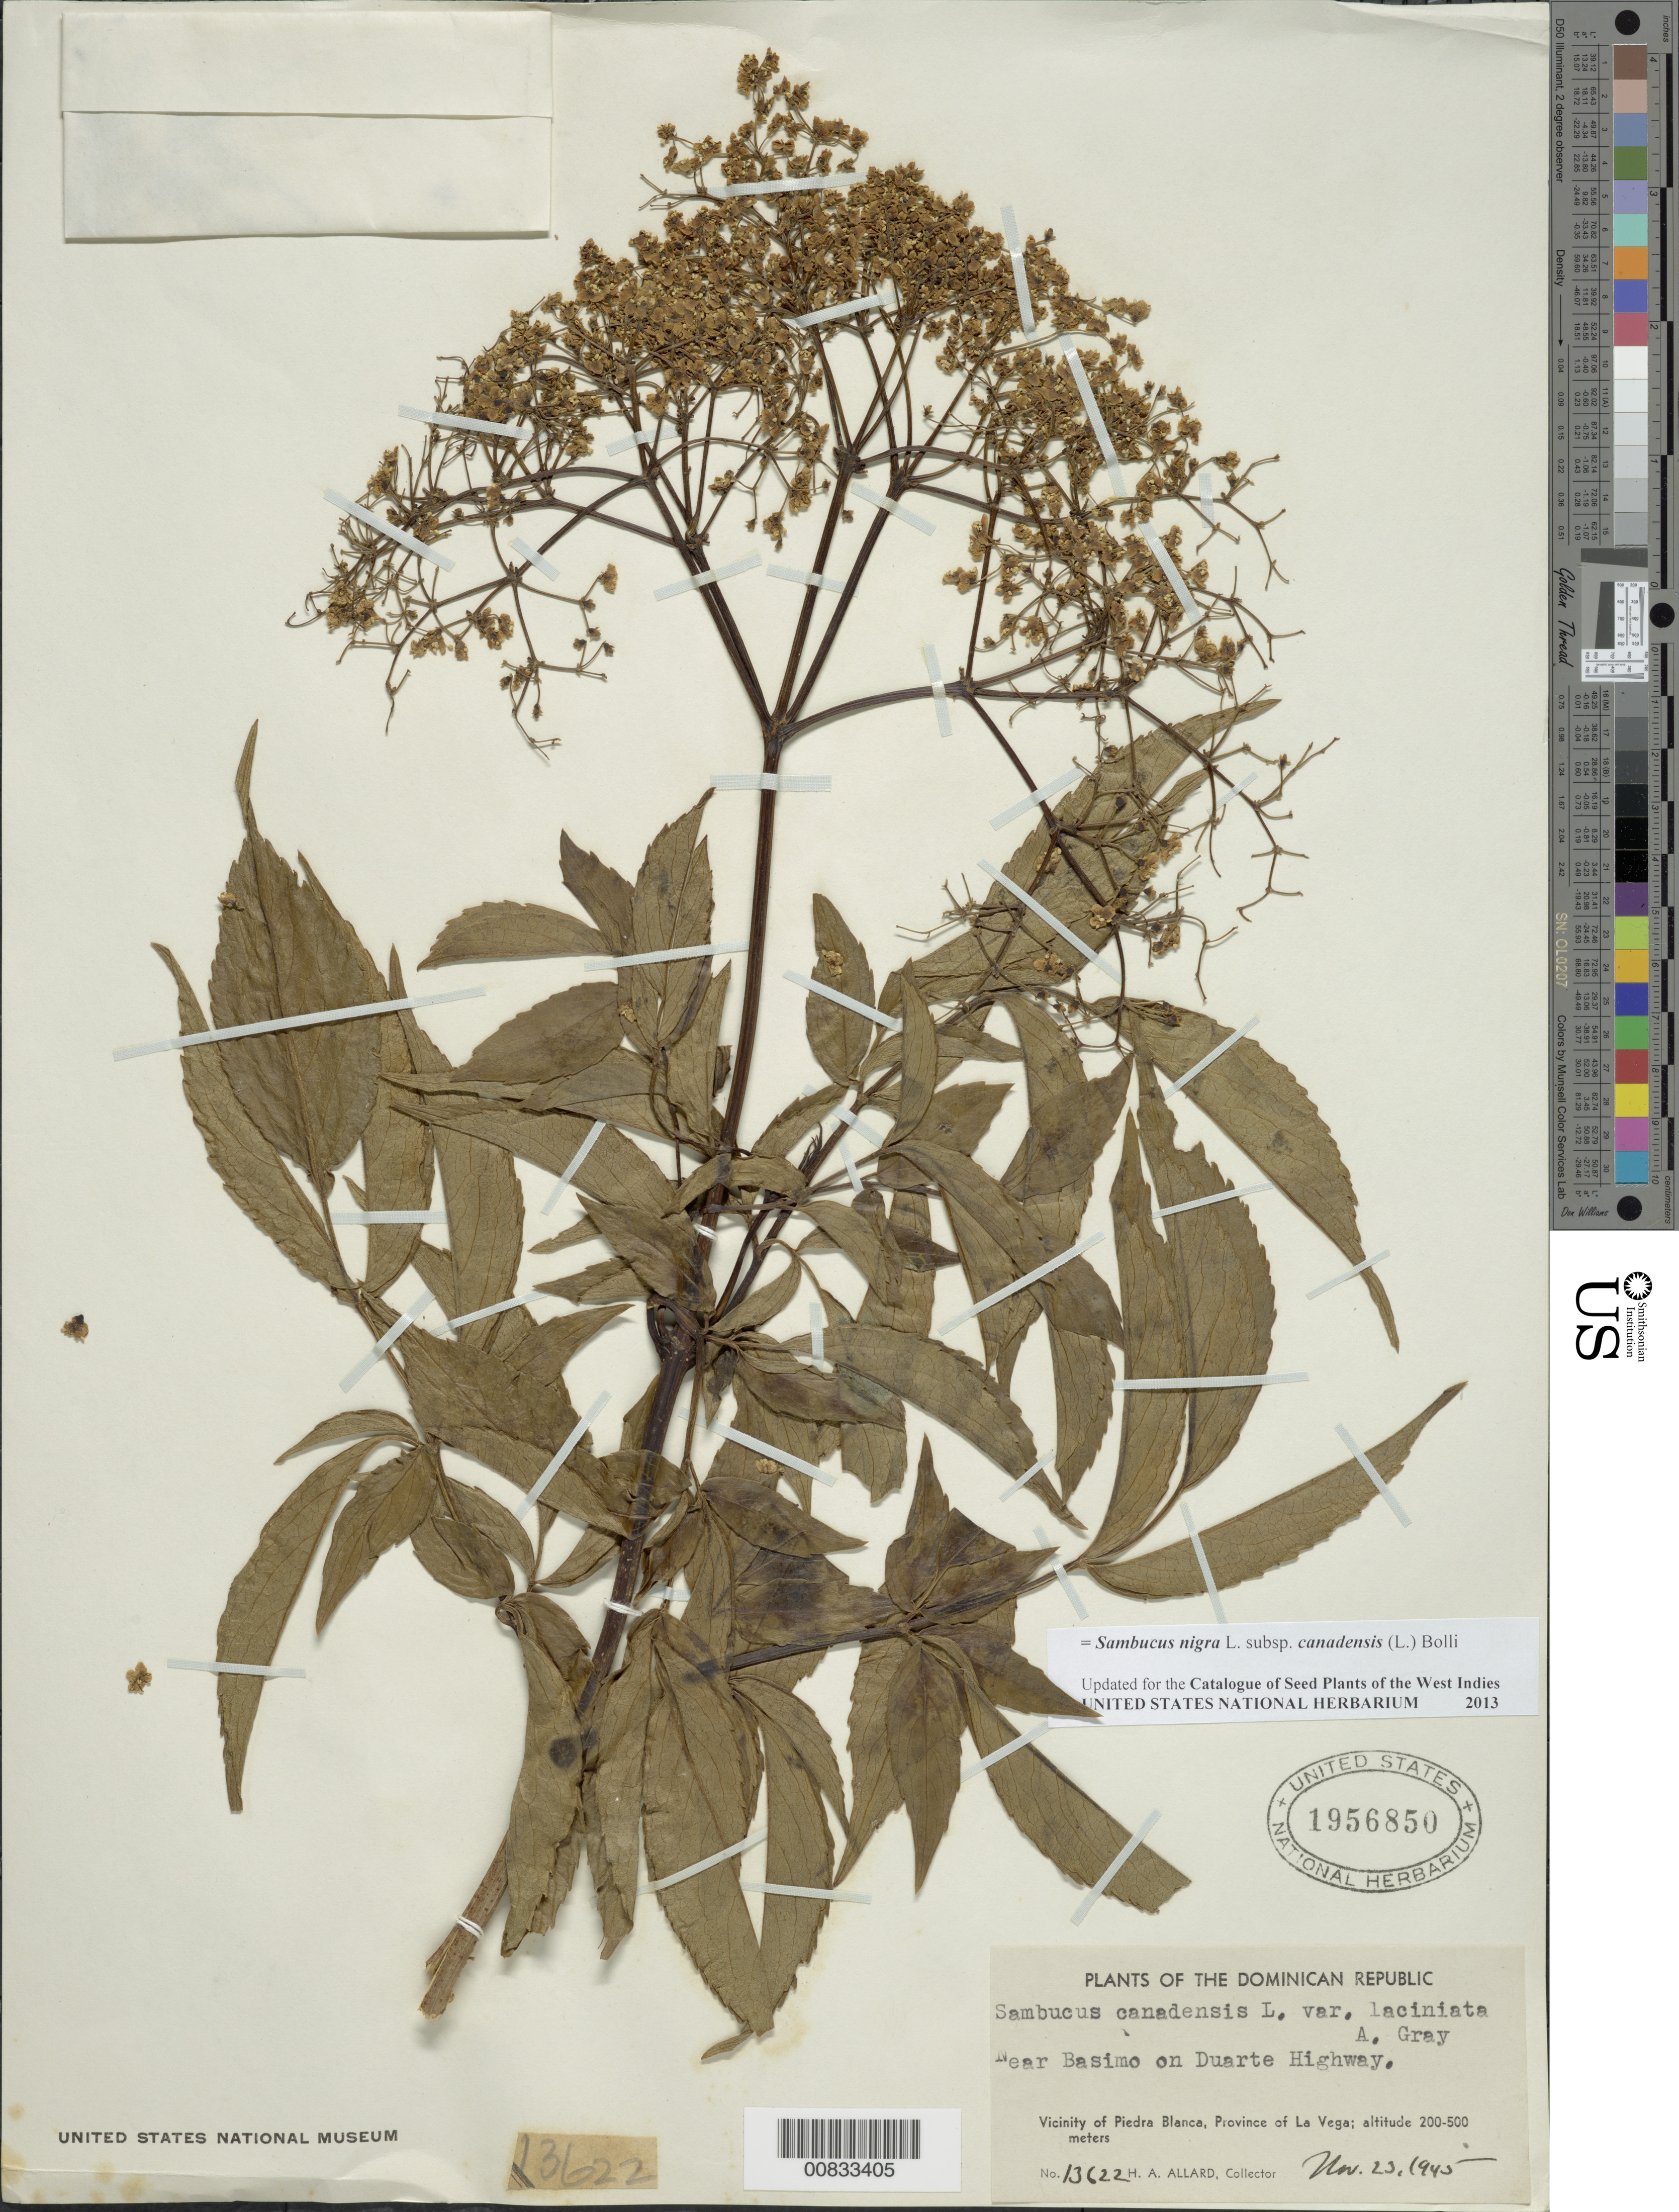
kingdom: Plantae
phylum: Tracheophyta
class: Magnoliopsida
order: Dipsacales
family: Viburnaceae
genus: Sambucus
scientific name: Sambucus nigra subsp. canadensis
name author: (L.) Bolli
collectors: H. A. Allard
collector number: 13622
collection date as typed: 23 Nov 1945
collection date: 1945-11-23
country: Dominican Republic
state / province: La Vega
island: Hispaniola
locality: Vicinity of Piedra Blanca, near Basimo on Duarte Highway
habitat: on highway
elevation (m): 200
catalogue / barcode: US 1956850